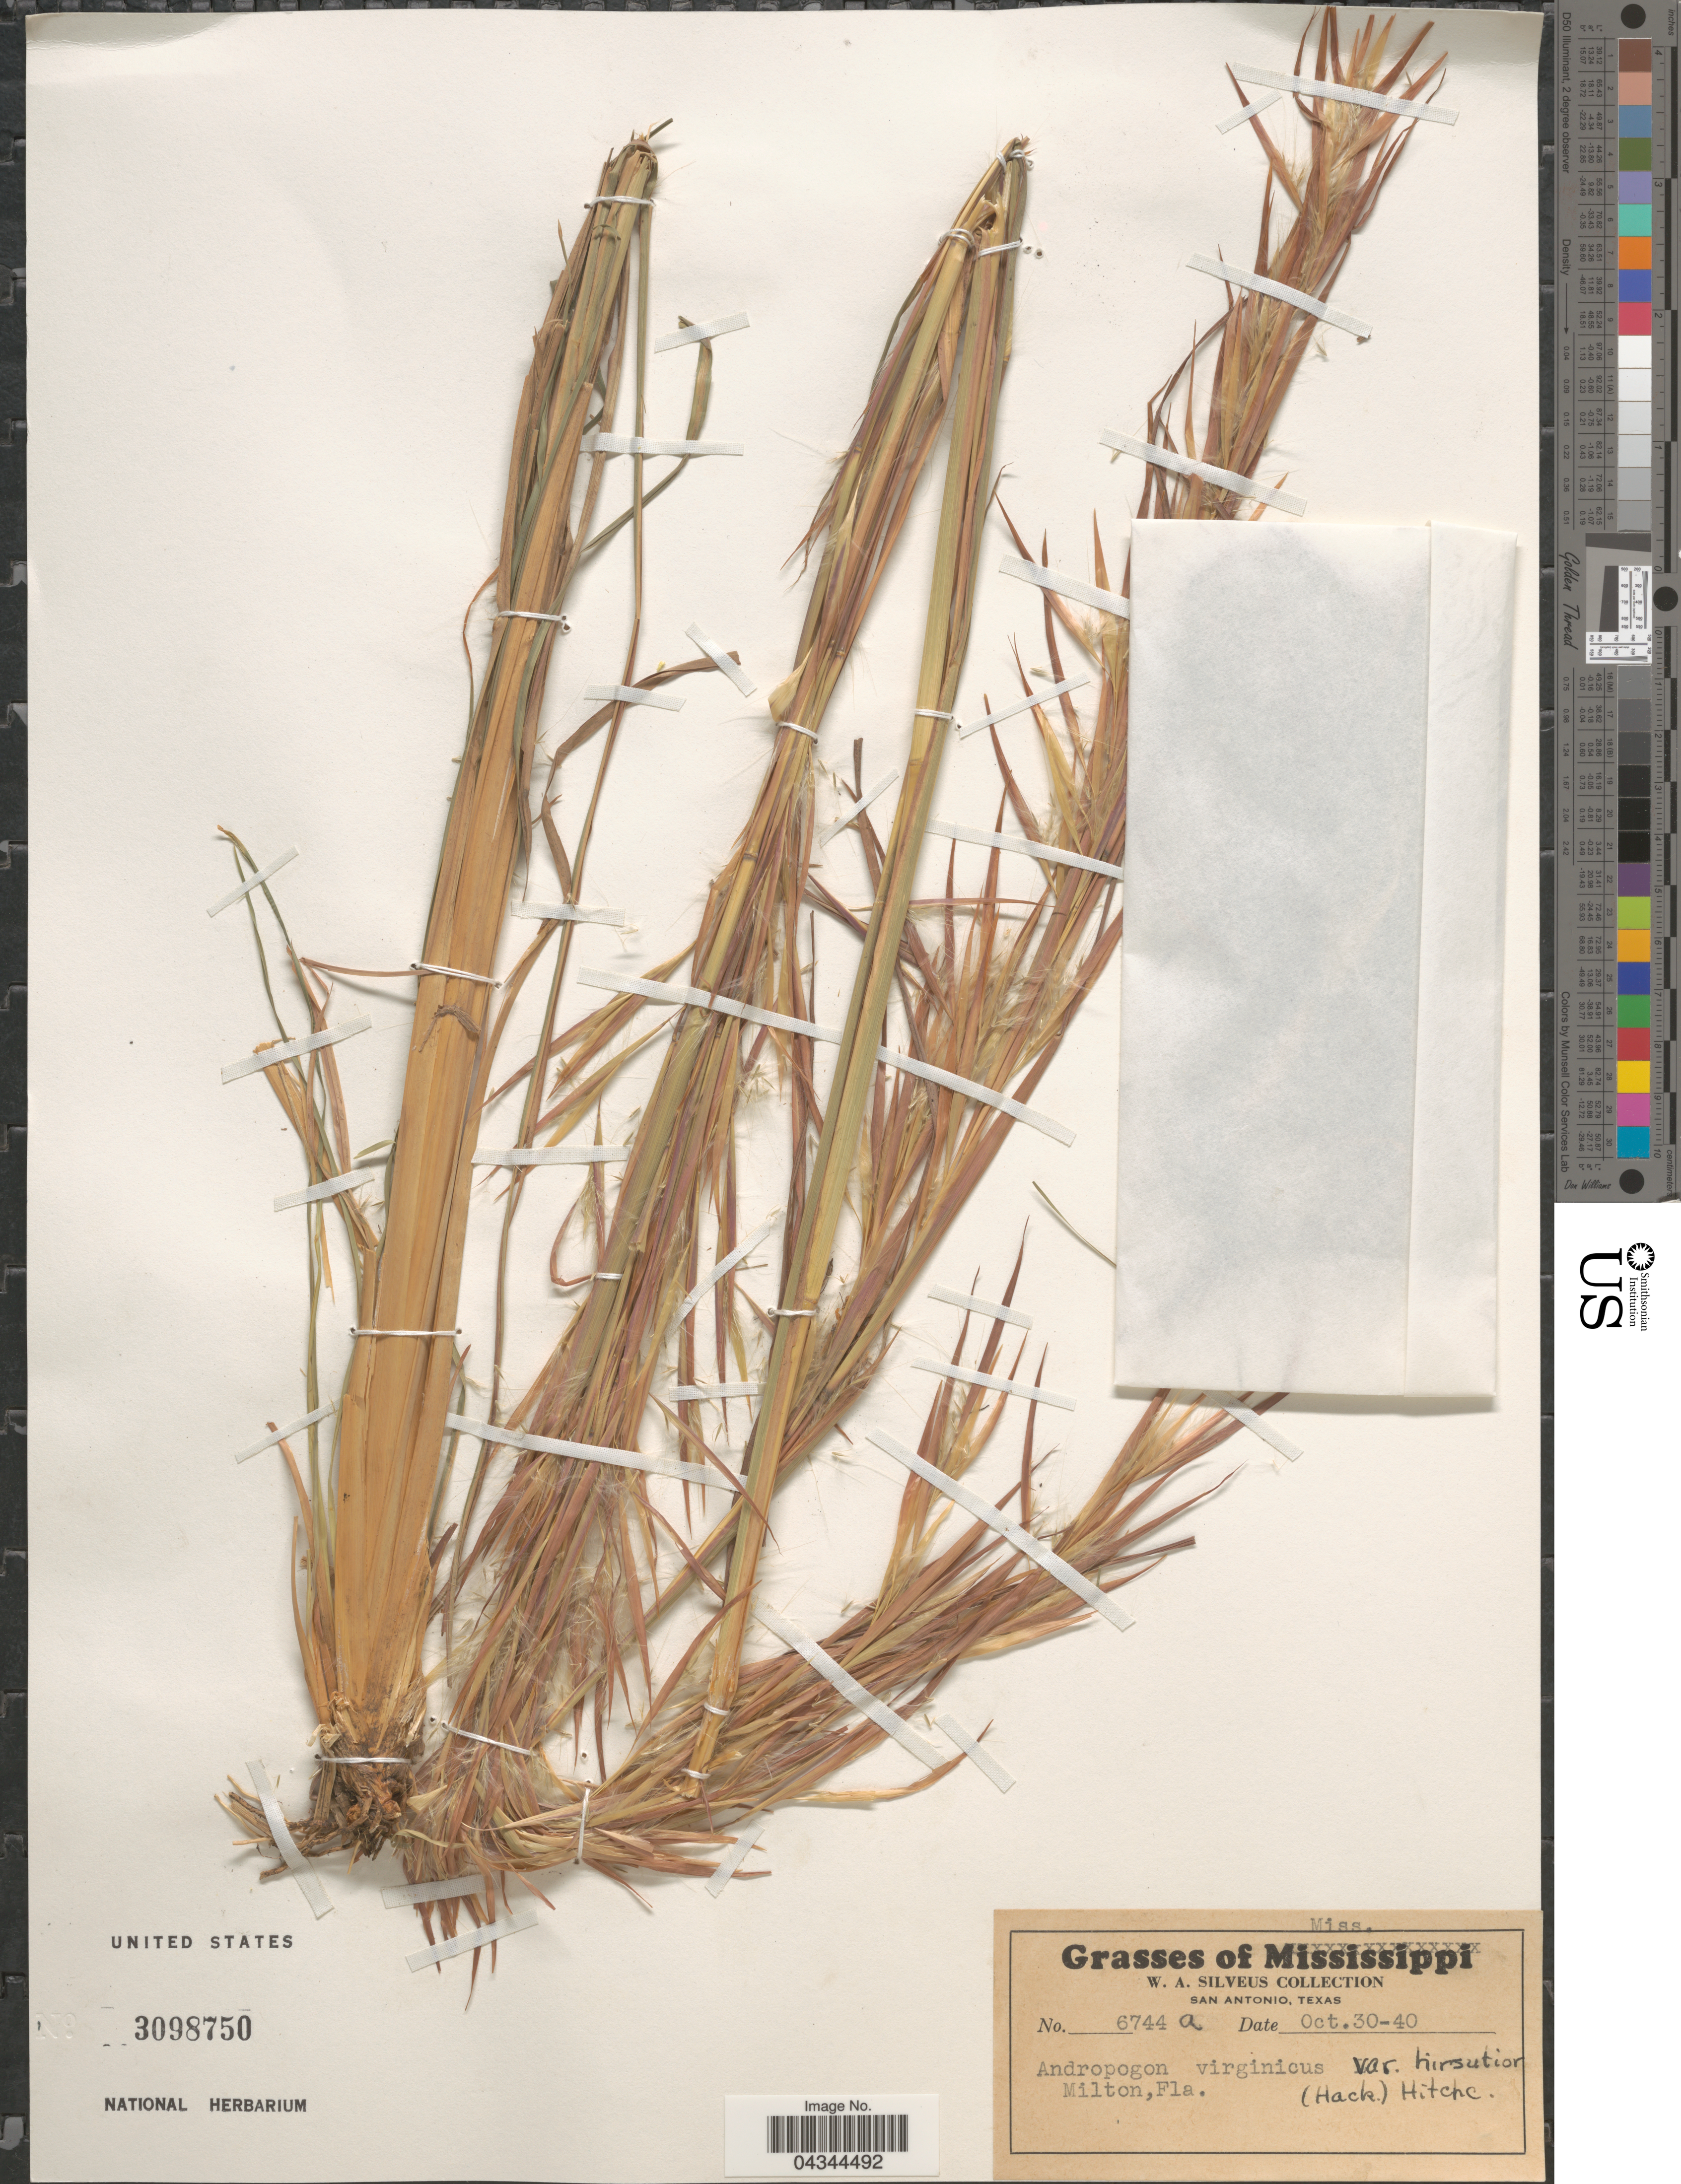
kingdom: Plantae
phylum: Tracheophyta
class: Liliopsida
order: Poales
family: Poaceae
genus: Andropogon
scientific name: Andropogon virginicus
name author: L.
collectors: W. Silveus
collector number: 6744a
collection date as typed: Transcribed d/m/y: 30/10/40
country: United States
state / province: Florida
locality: Milton.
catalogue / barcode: US 3098750